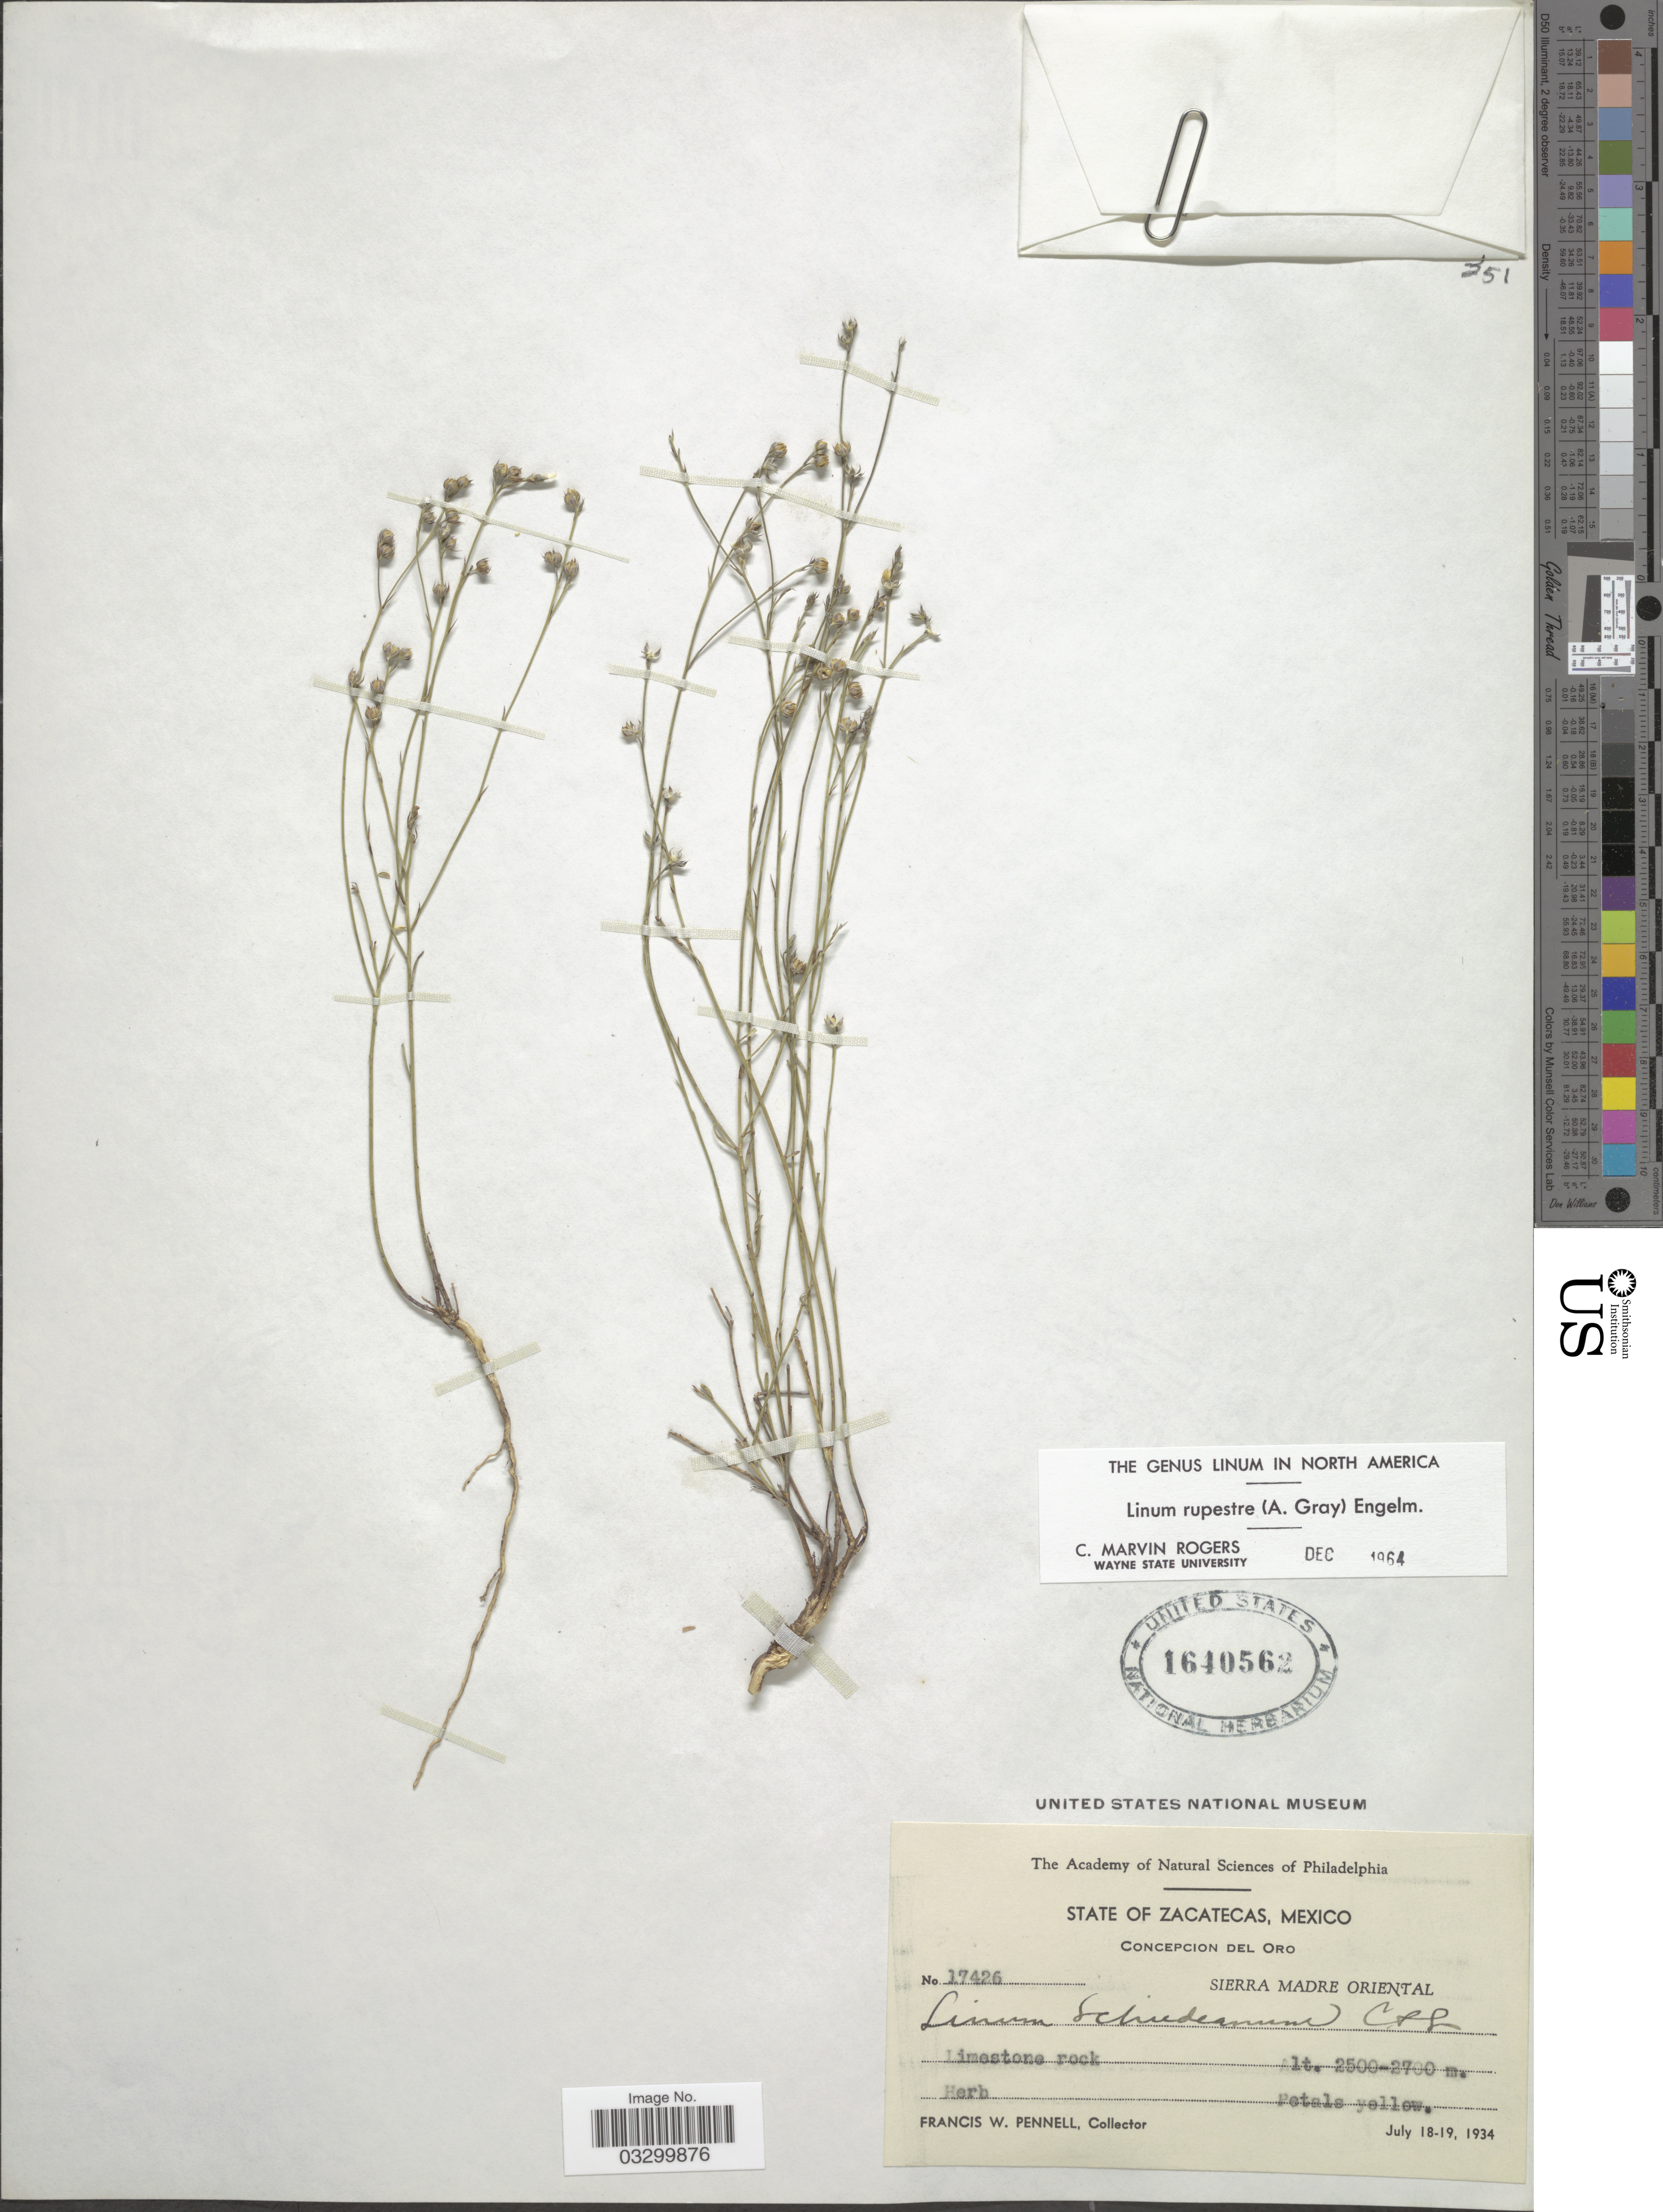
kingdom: Plantae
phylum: Tracheophyta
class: Magnoliopsida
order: Malpighiales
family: Linaceae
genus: Linum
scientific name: Linum rupestre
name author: Engelm.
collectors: F. W. Pennell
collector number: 17426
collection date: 1934-07-18/1934-07-19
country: Mexico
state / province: Zacatecas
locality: Concepcion del Oro. Sierra Madre Oriental.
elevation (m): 2500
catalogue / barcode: US 1640562